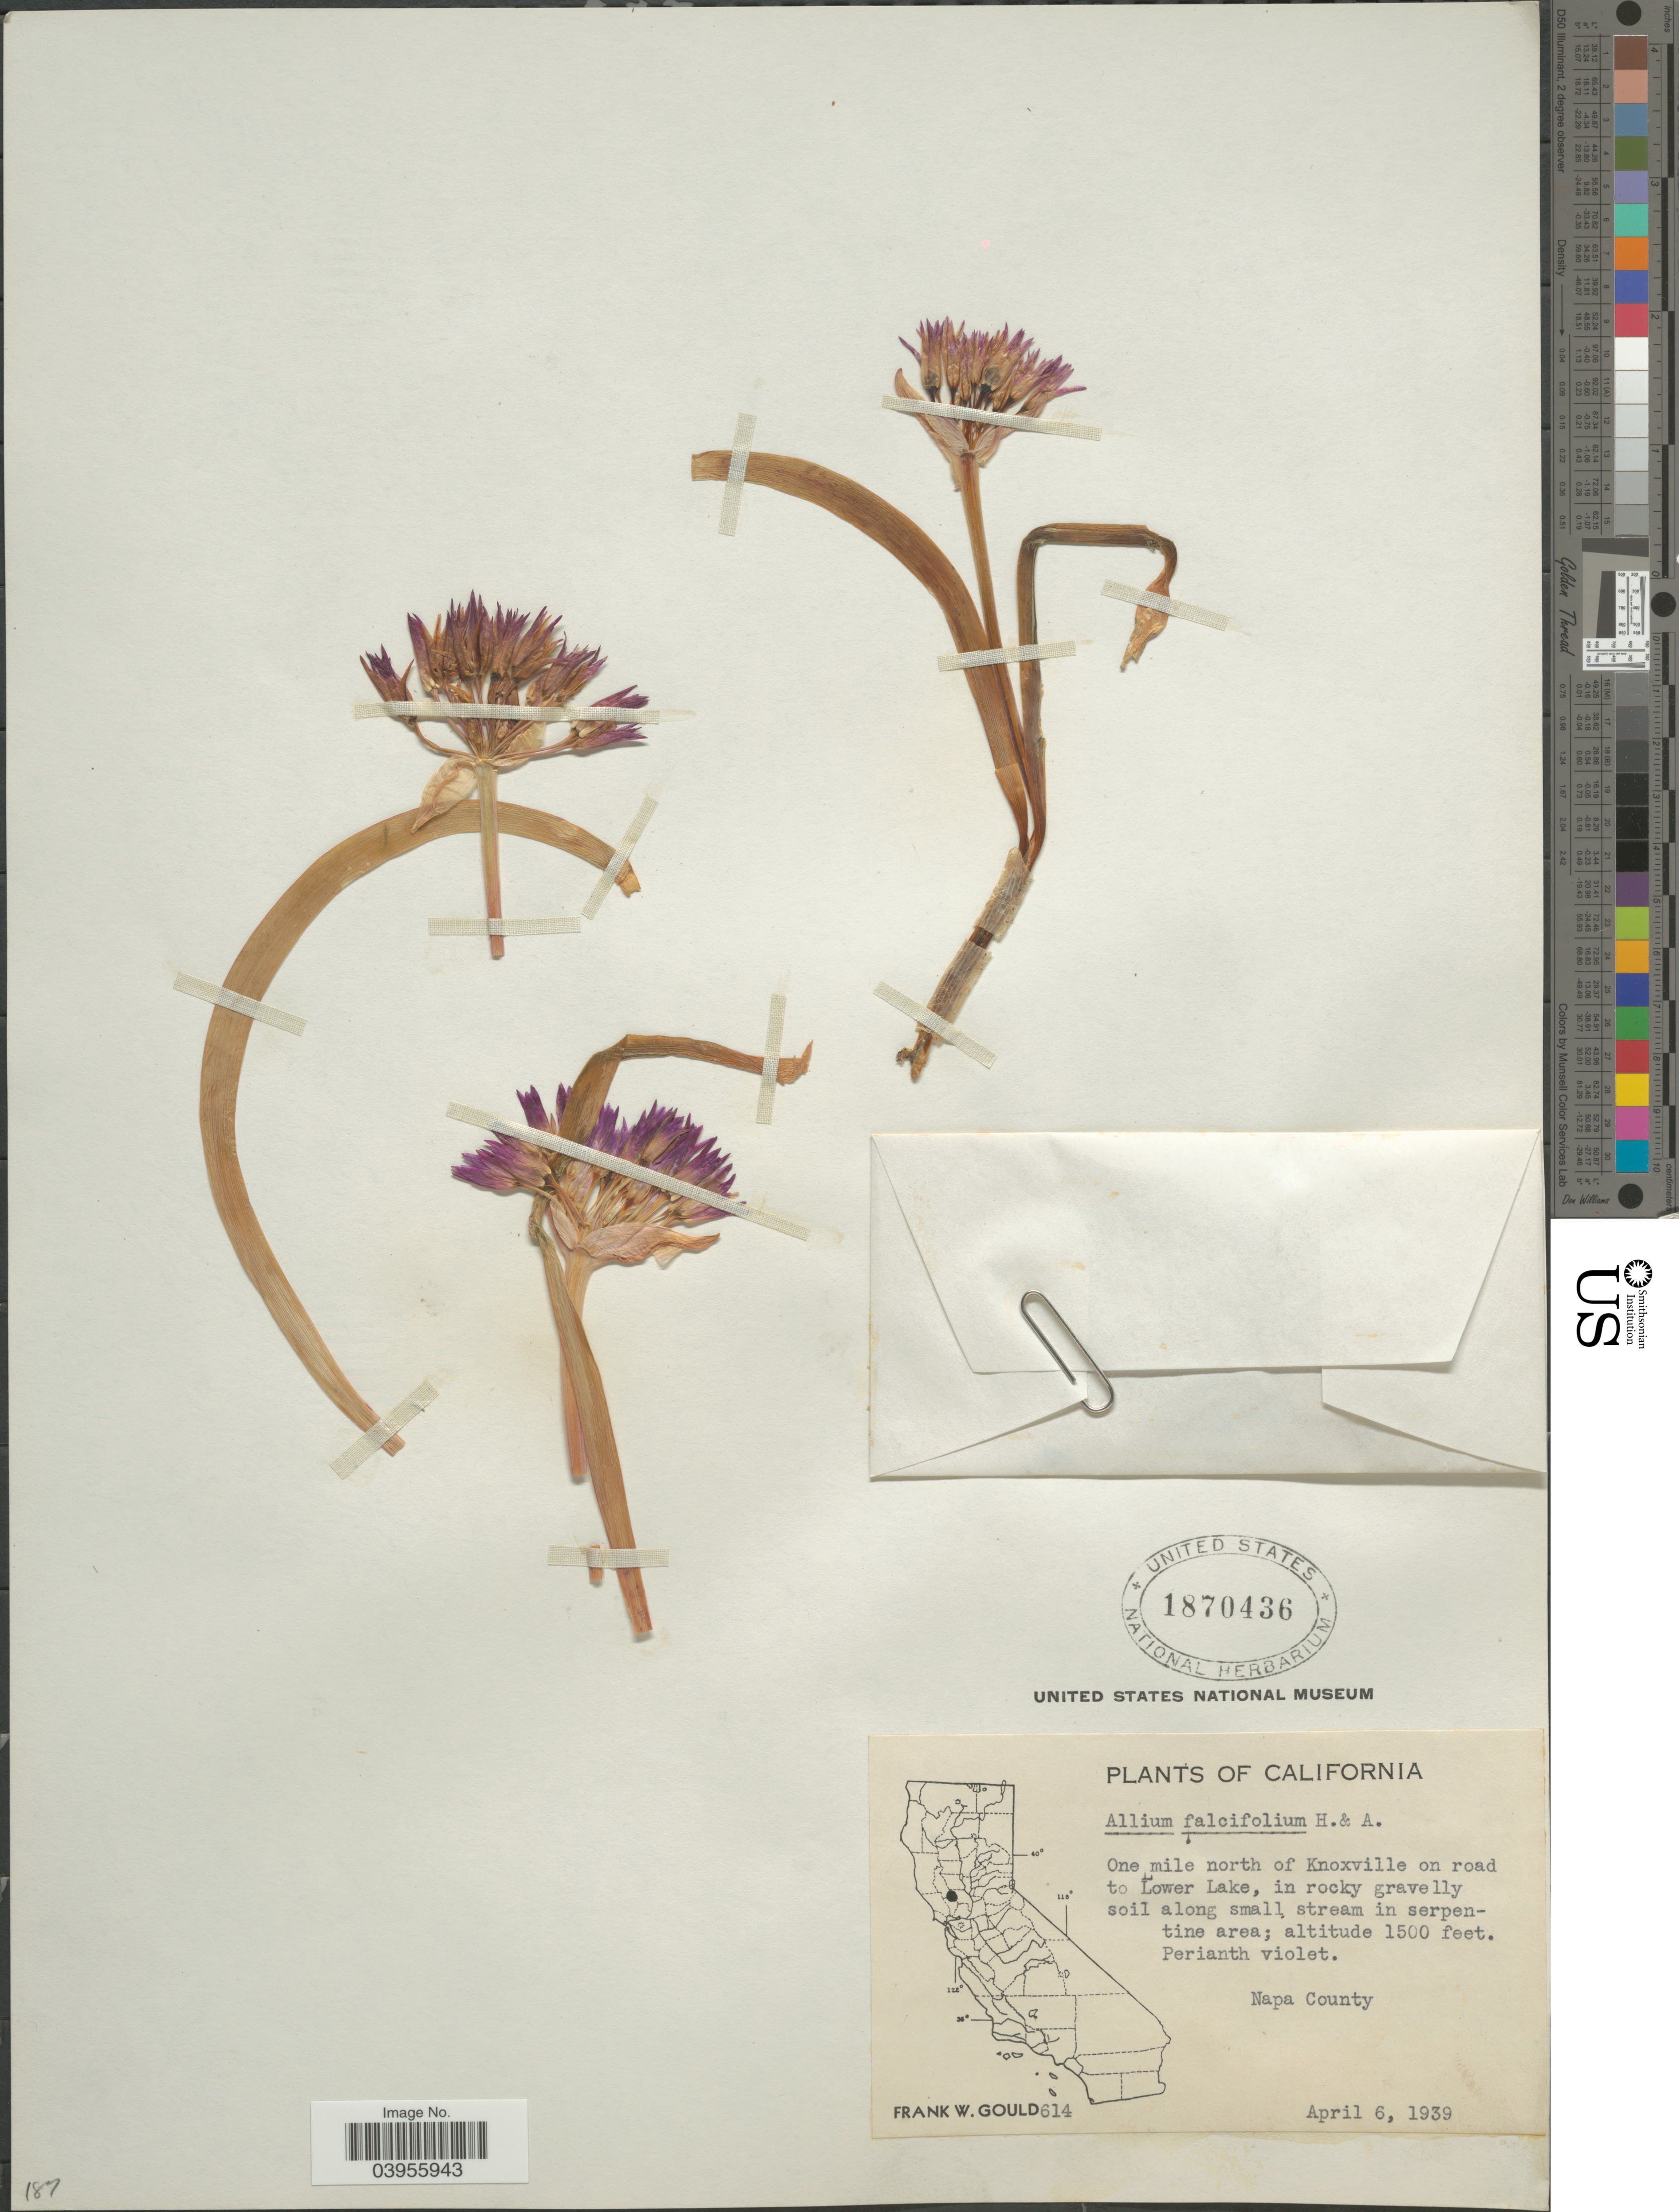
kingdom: Plantae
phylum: Tracheophyta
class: Liliopsida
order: Asparagales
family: Amaryllidaceae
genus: Allium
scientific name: Allium falcifolium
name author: Hook. & Arn.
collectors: F. W. Gould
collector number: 614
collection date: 1939-04-06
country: United States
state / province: California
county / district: Napa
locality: One mile north of Knoxville on road to Lower Lake. Napa County.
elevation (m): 457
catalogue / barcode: US 1870436